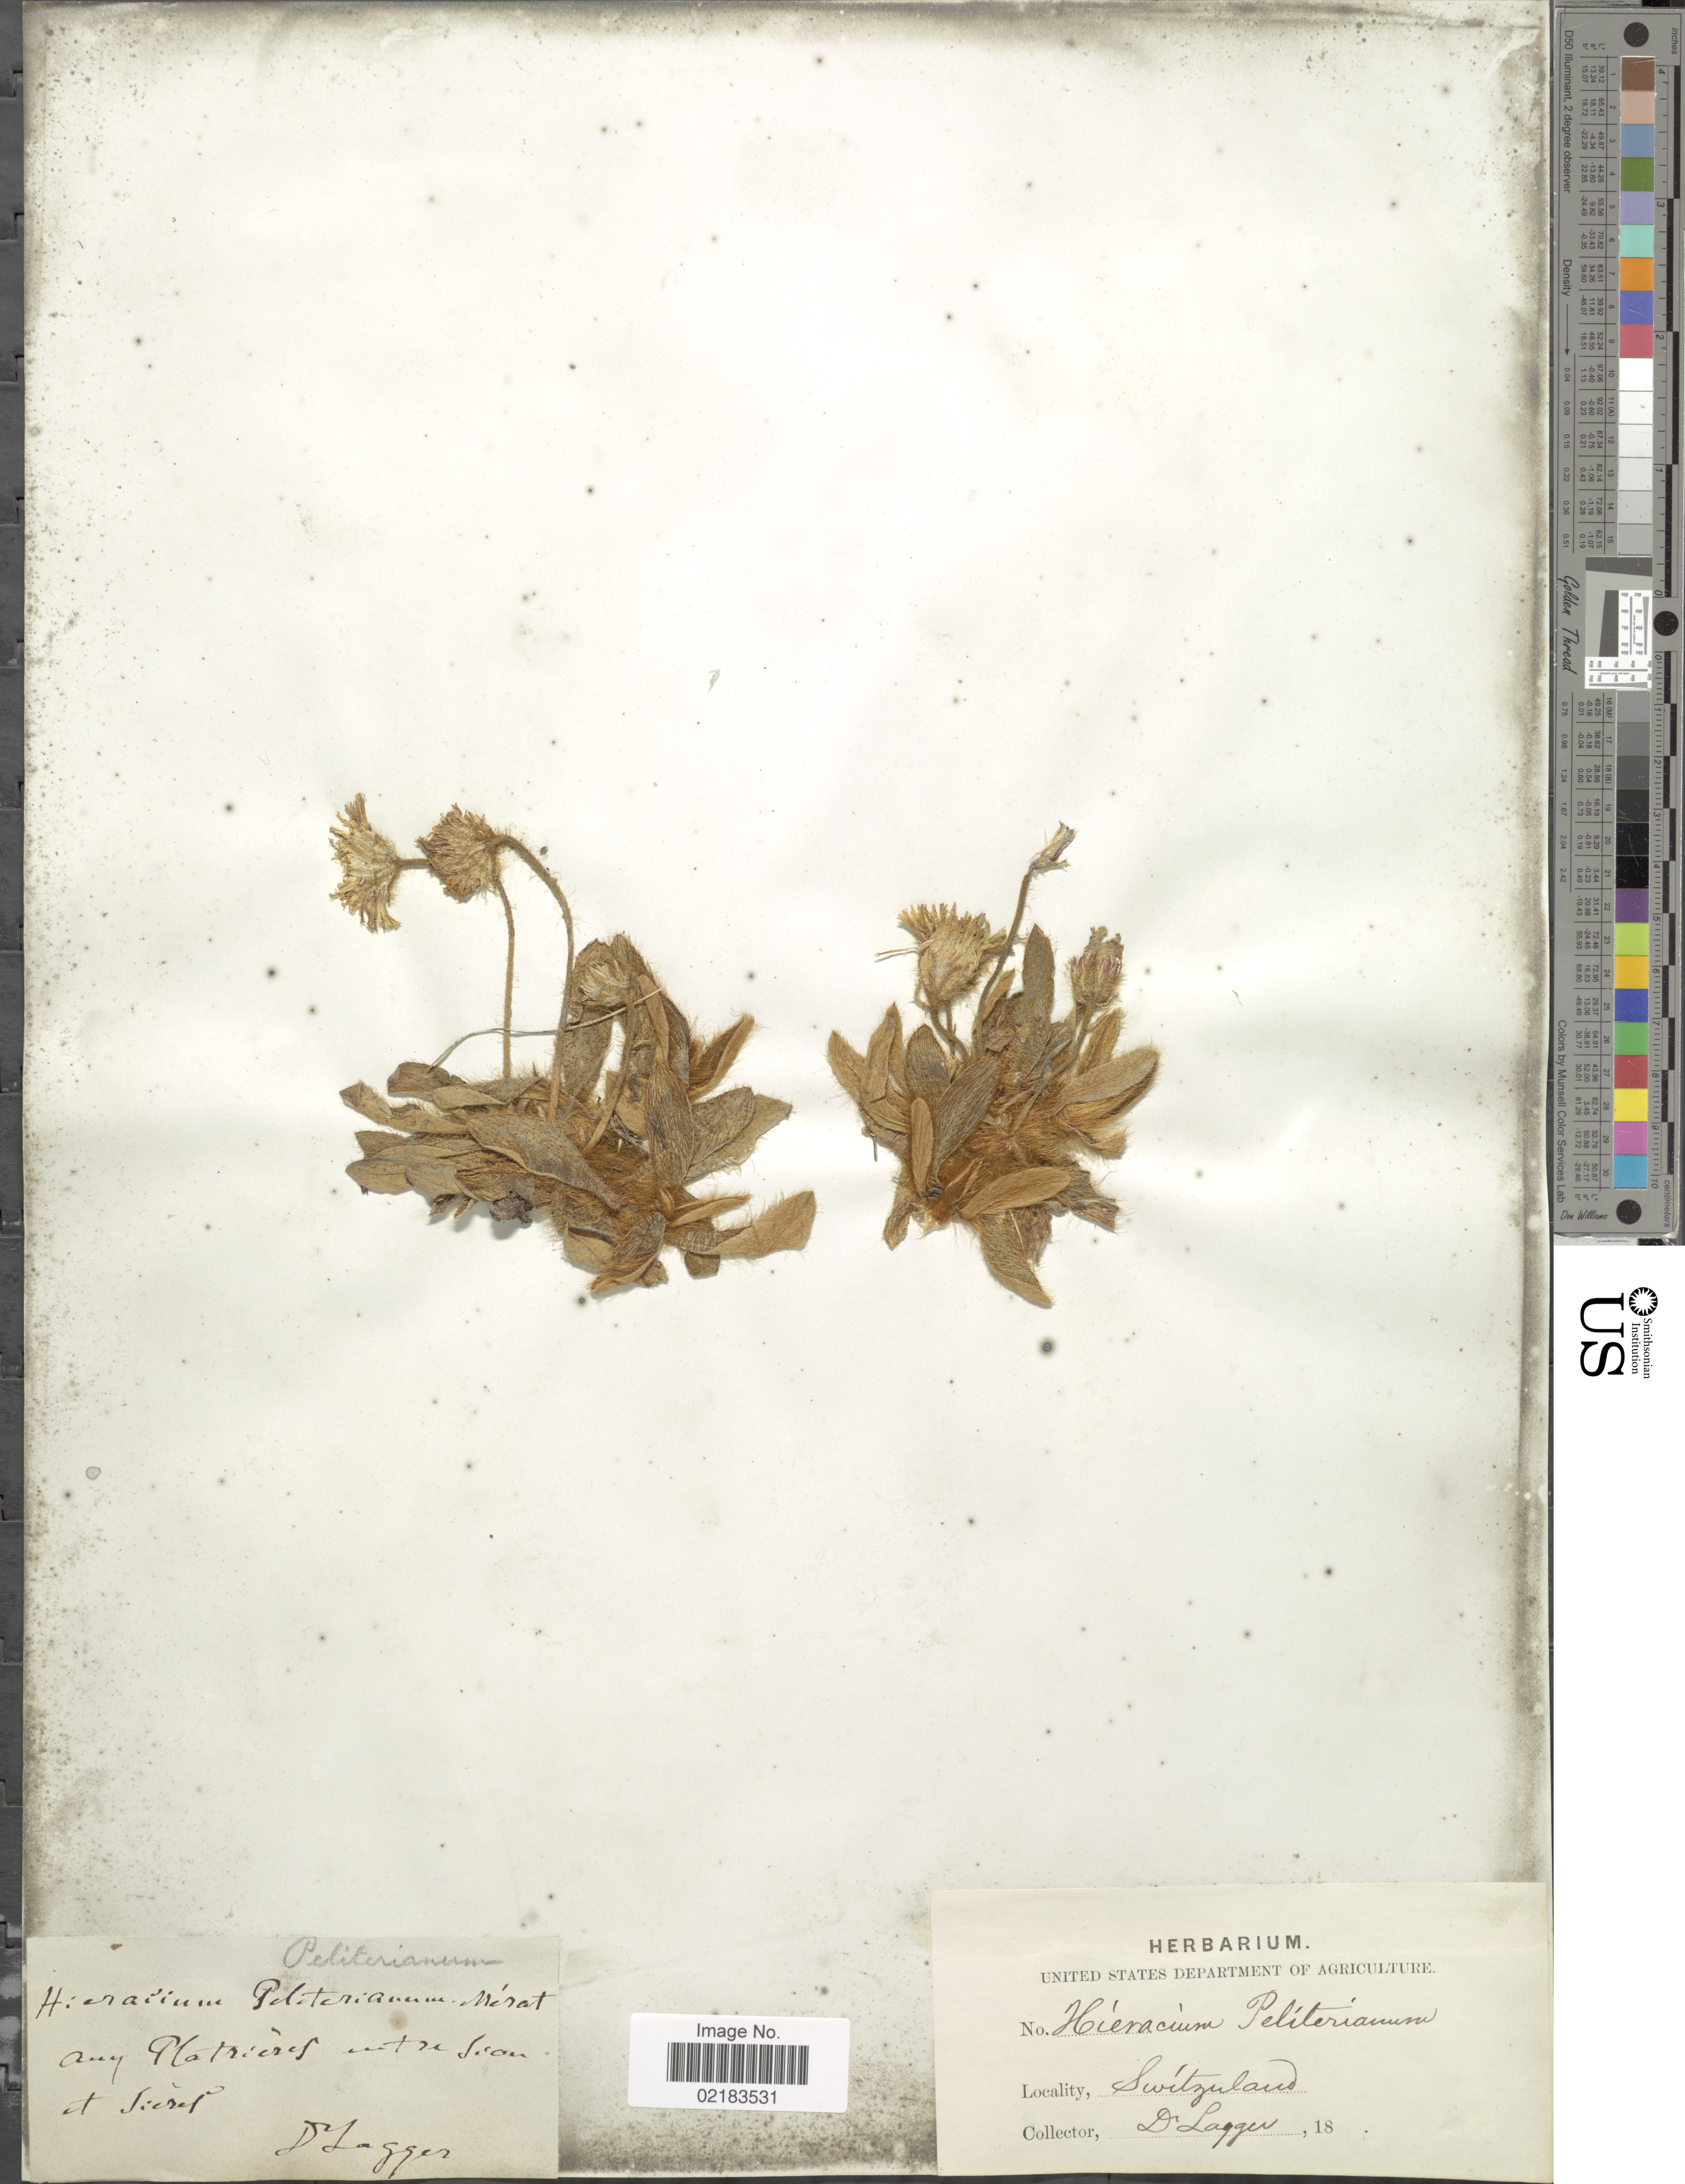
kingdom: Plantae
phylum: Tracheophyta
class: Magnoliopsida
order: Asterales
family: Asteraceae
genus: Pilosella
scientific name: Pilosella peleteriana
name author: (Mérat) F.W. Schultz & Sch. Bip.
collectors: F. J. Lagger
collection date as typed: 18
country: Switzerland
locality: Am Plâtrières entre Sion et Tirol